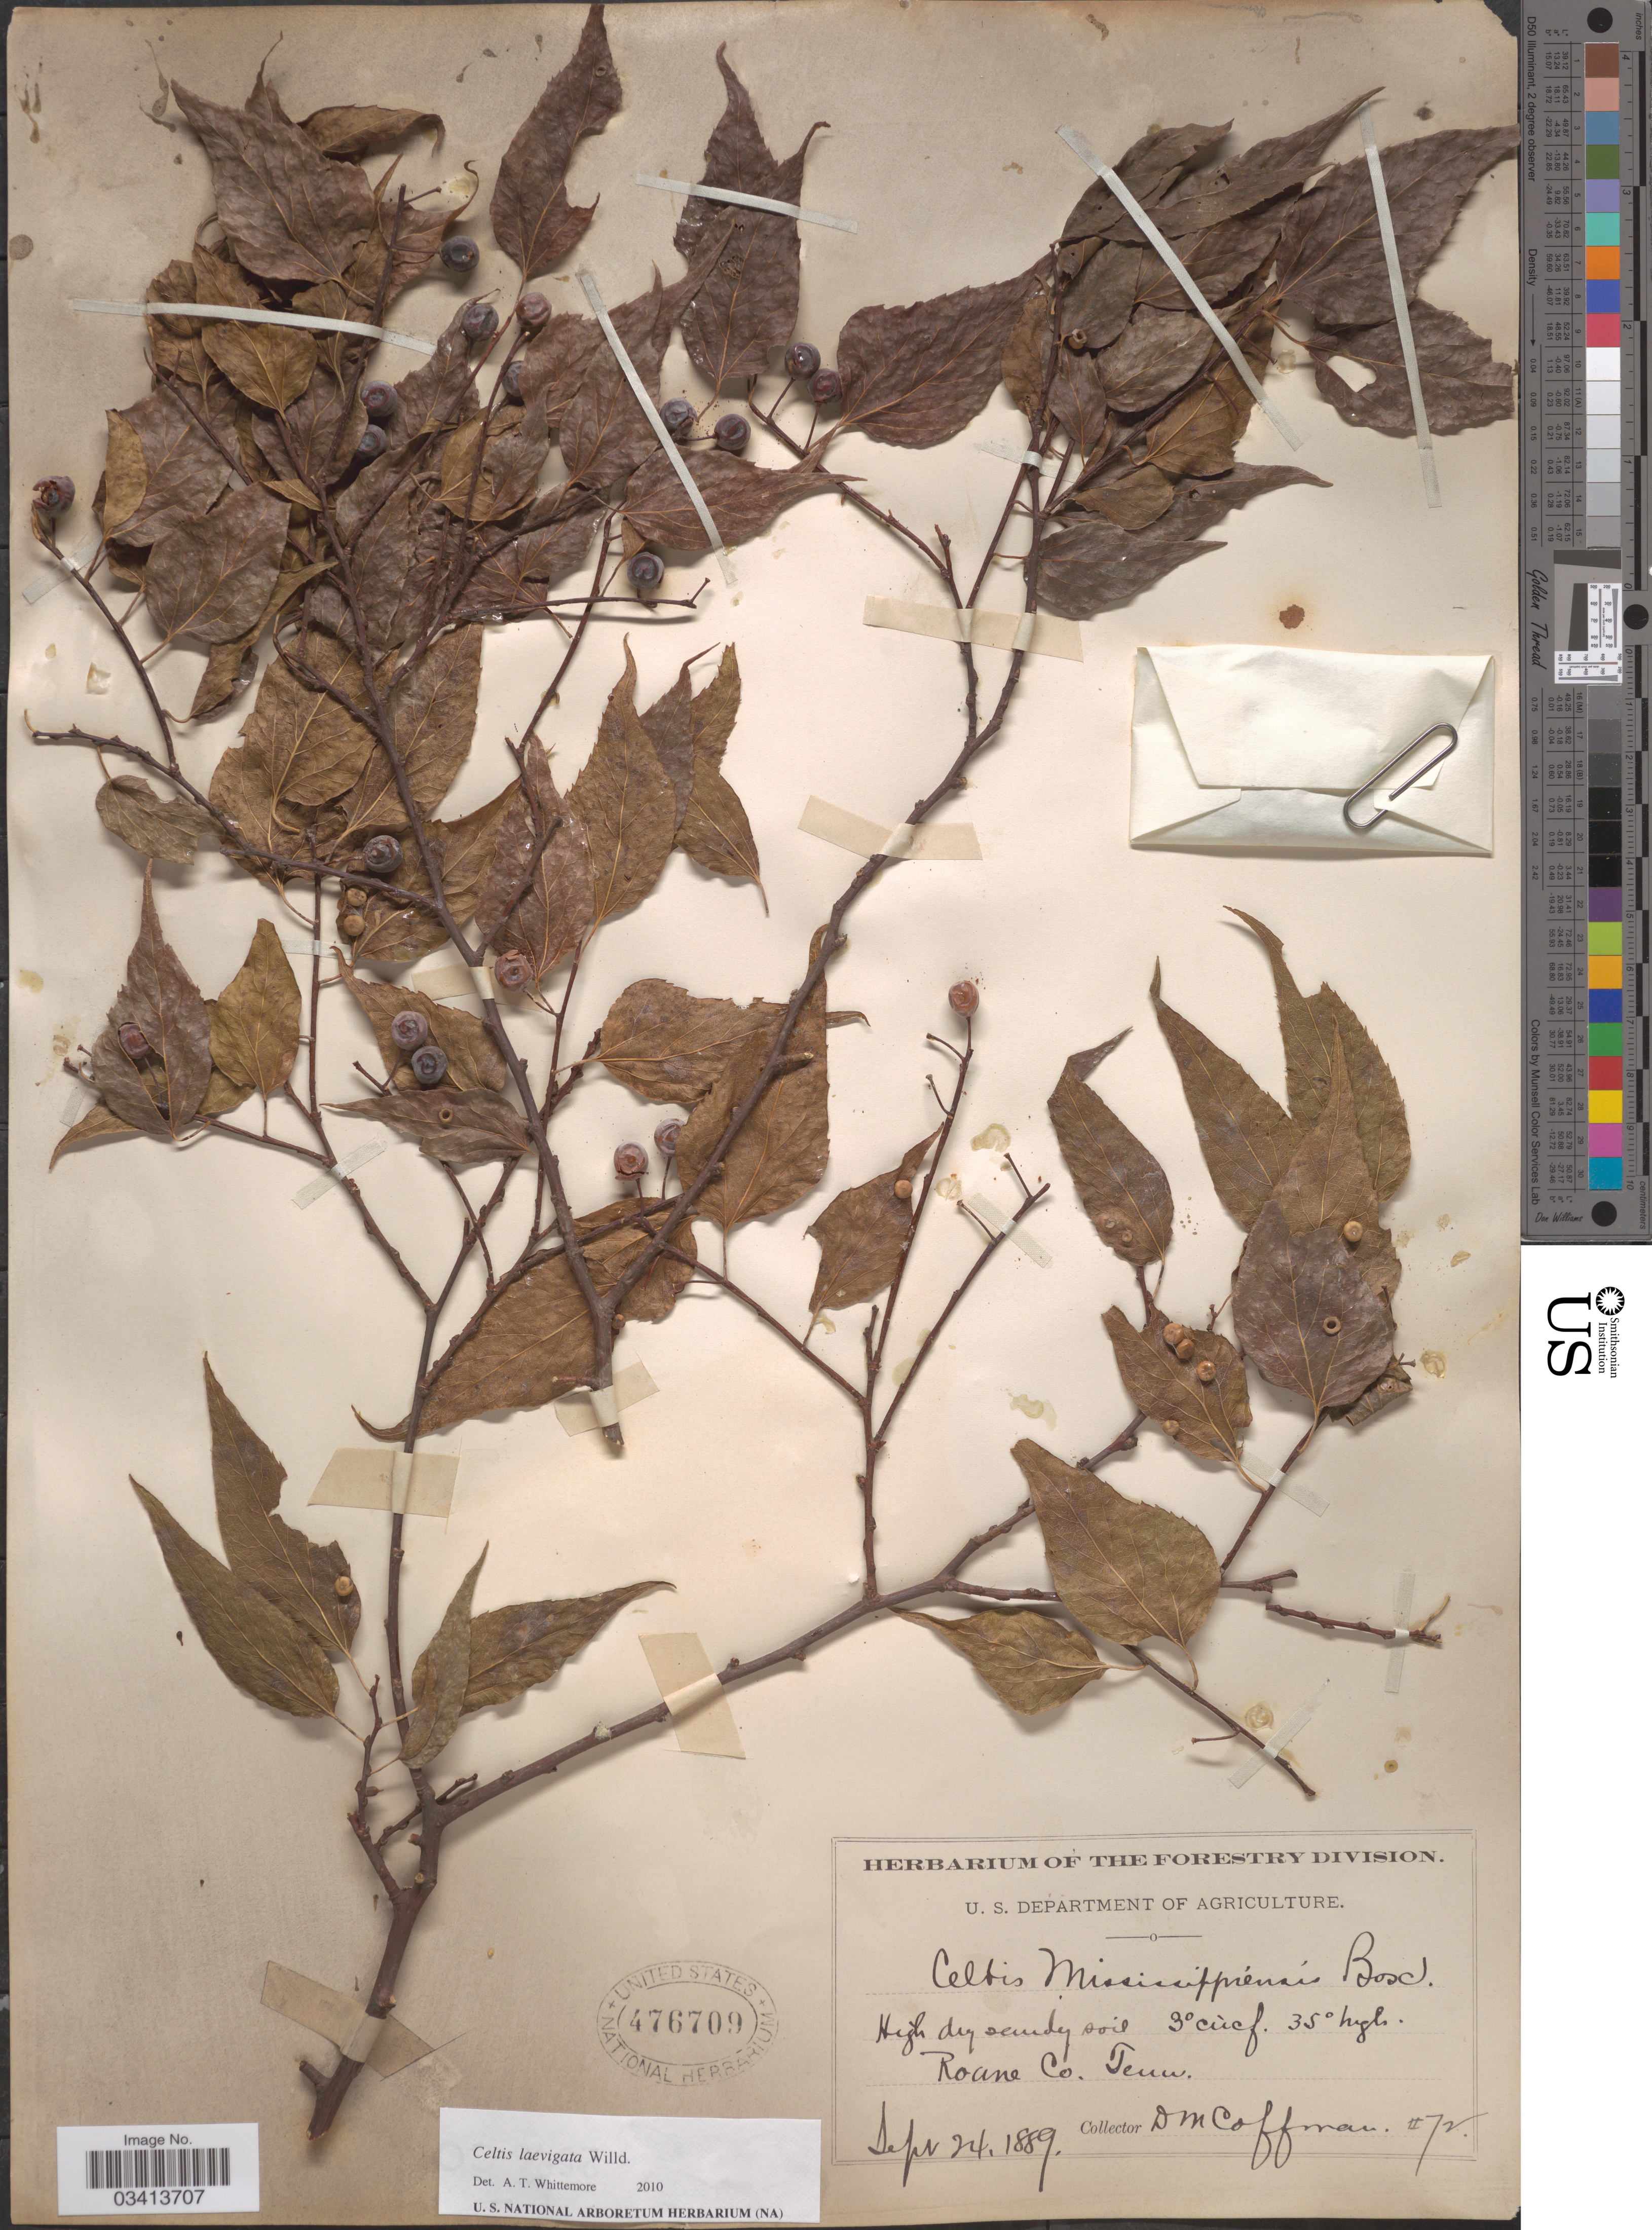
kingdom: Plantae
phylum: Tracheophyta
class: Magnoliopsida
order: Rosales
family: Cannabaceae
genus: Celtis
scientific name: Celtis laevigata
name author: Willd.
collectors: D. M. Coffman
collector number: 72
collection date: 1889-09-24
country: United States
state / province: Tennessee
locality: Roane Co.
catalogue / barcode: US 476709